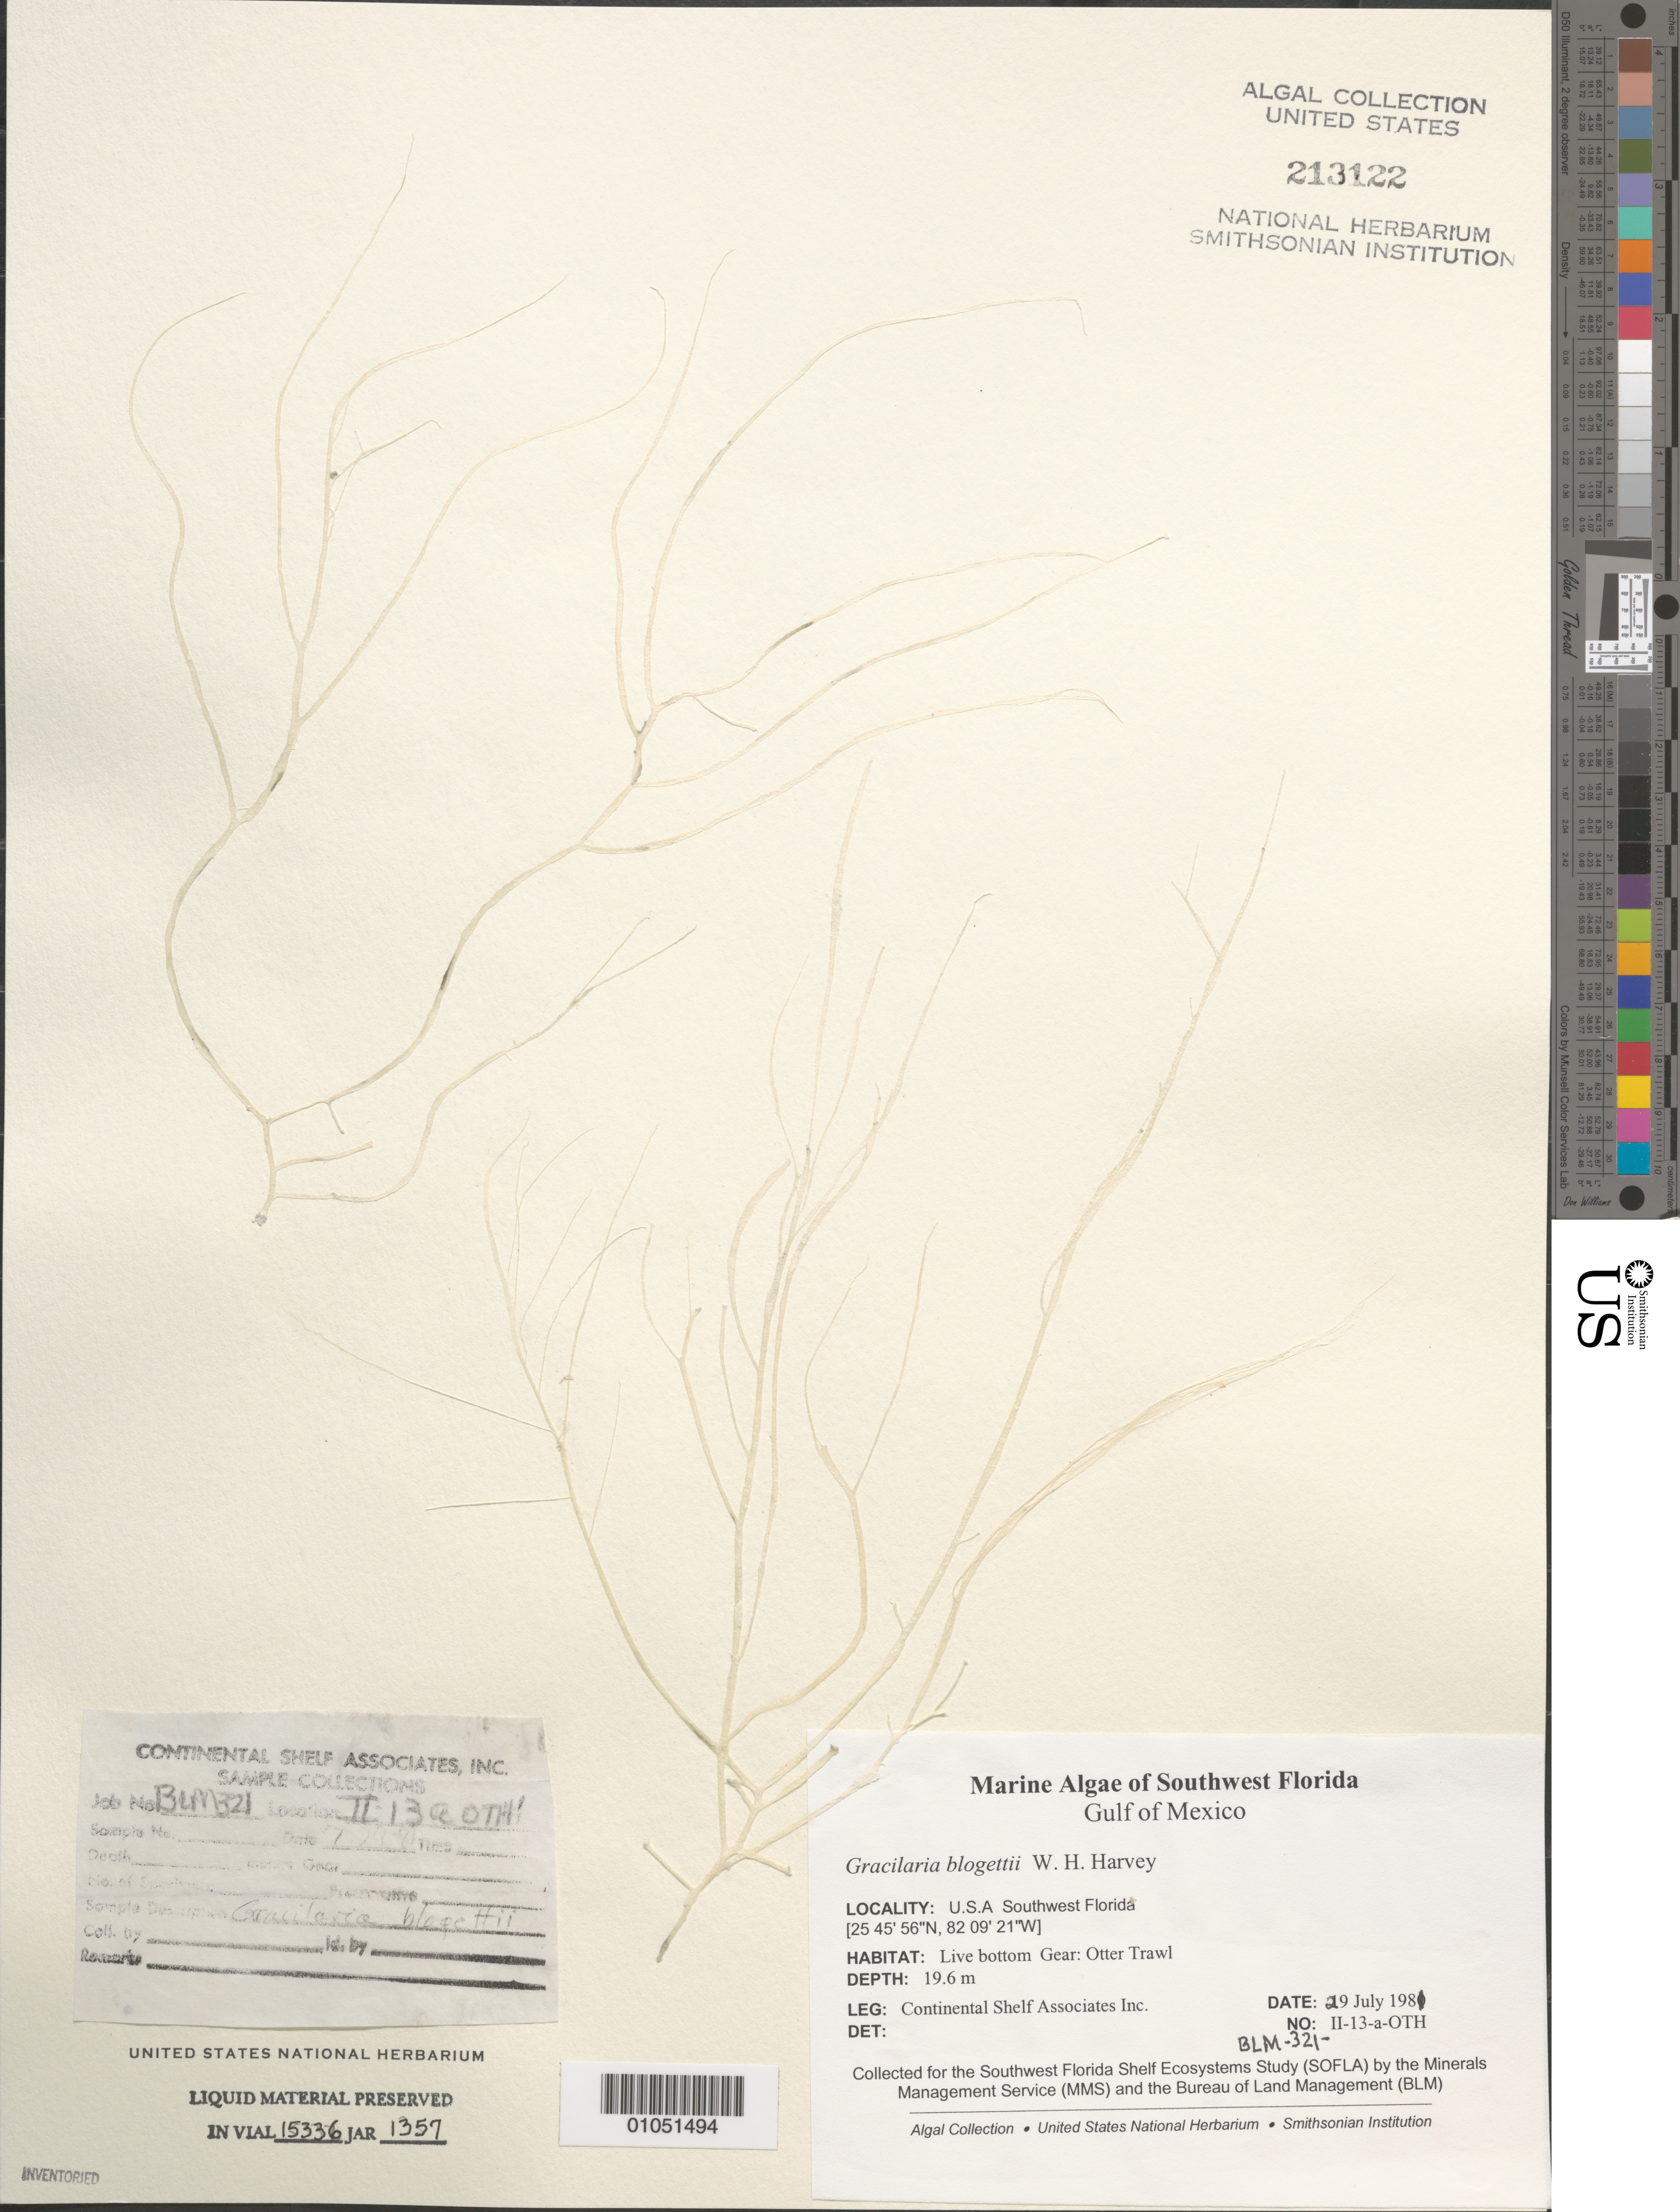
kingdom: Plantae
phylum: Rhodophyta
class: Florideophyceae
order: Gracilariales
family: Gracilariaceae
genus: Gracilaria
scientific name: Gracilaria blodgettii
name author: Harv.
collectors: Continental Shelf Associates for the MMS/BLM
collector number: BLM-321-II-13-A-OTH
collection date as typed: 29 Jul 1981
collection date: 1981-07-29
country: United States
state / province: Florida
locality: Gulf of Mexico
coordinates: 25 45'56"N, 82 09'21"W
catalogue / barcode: US 213122